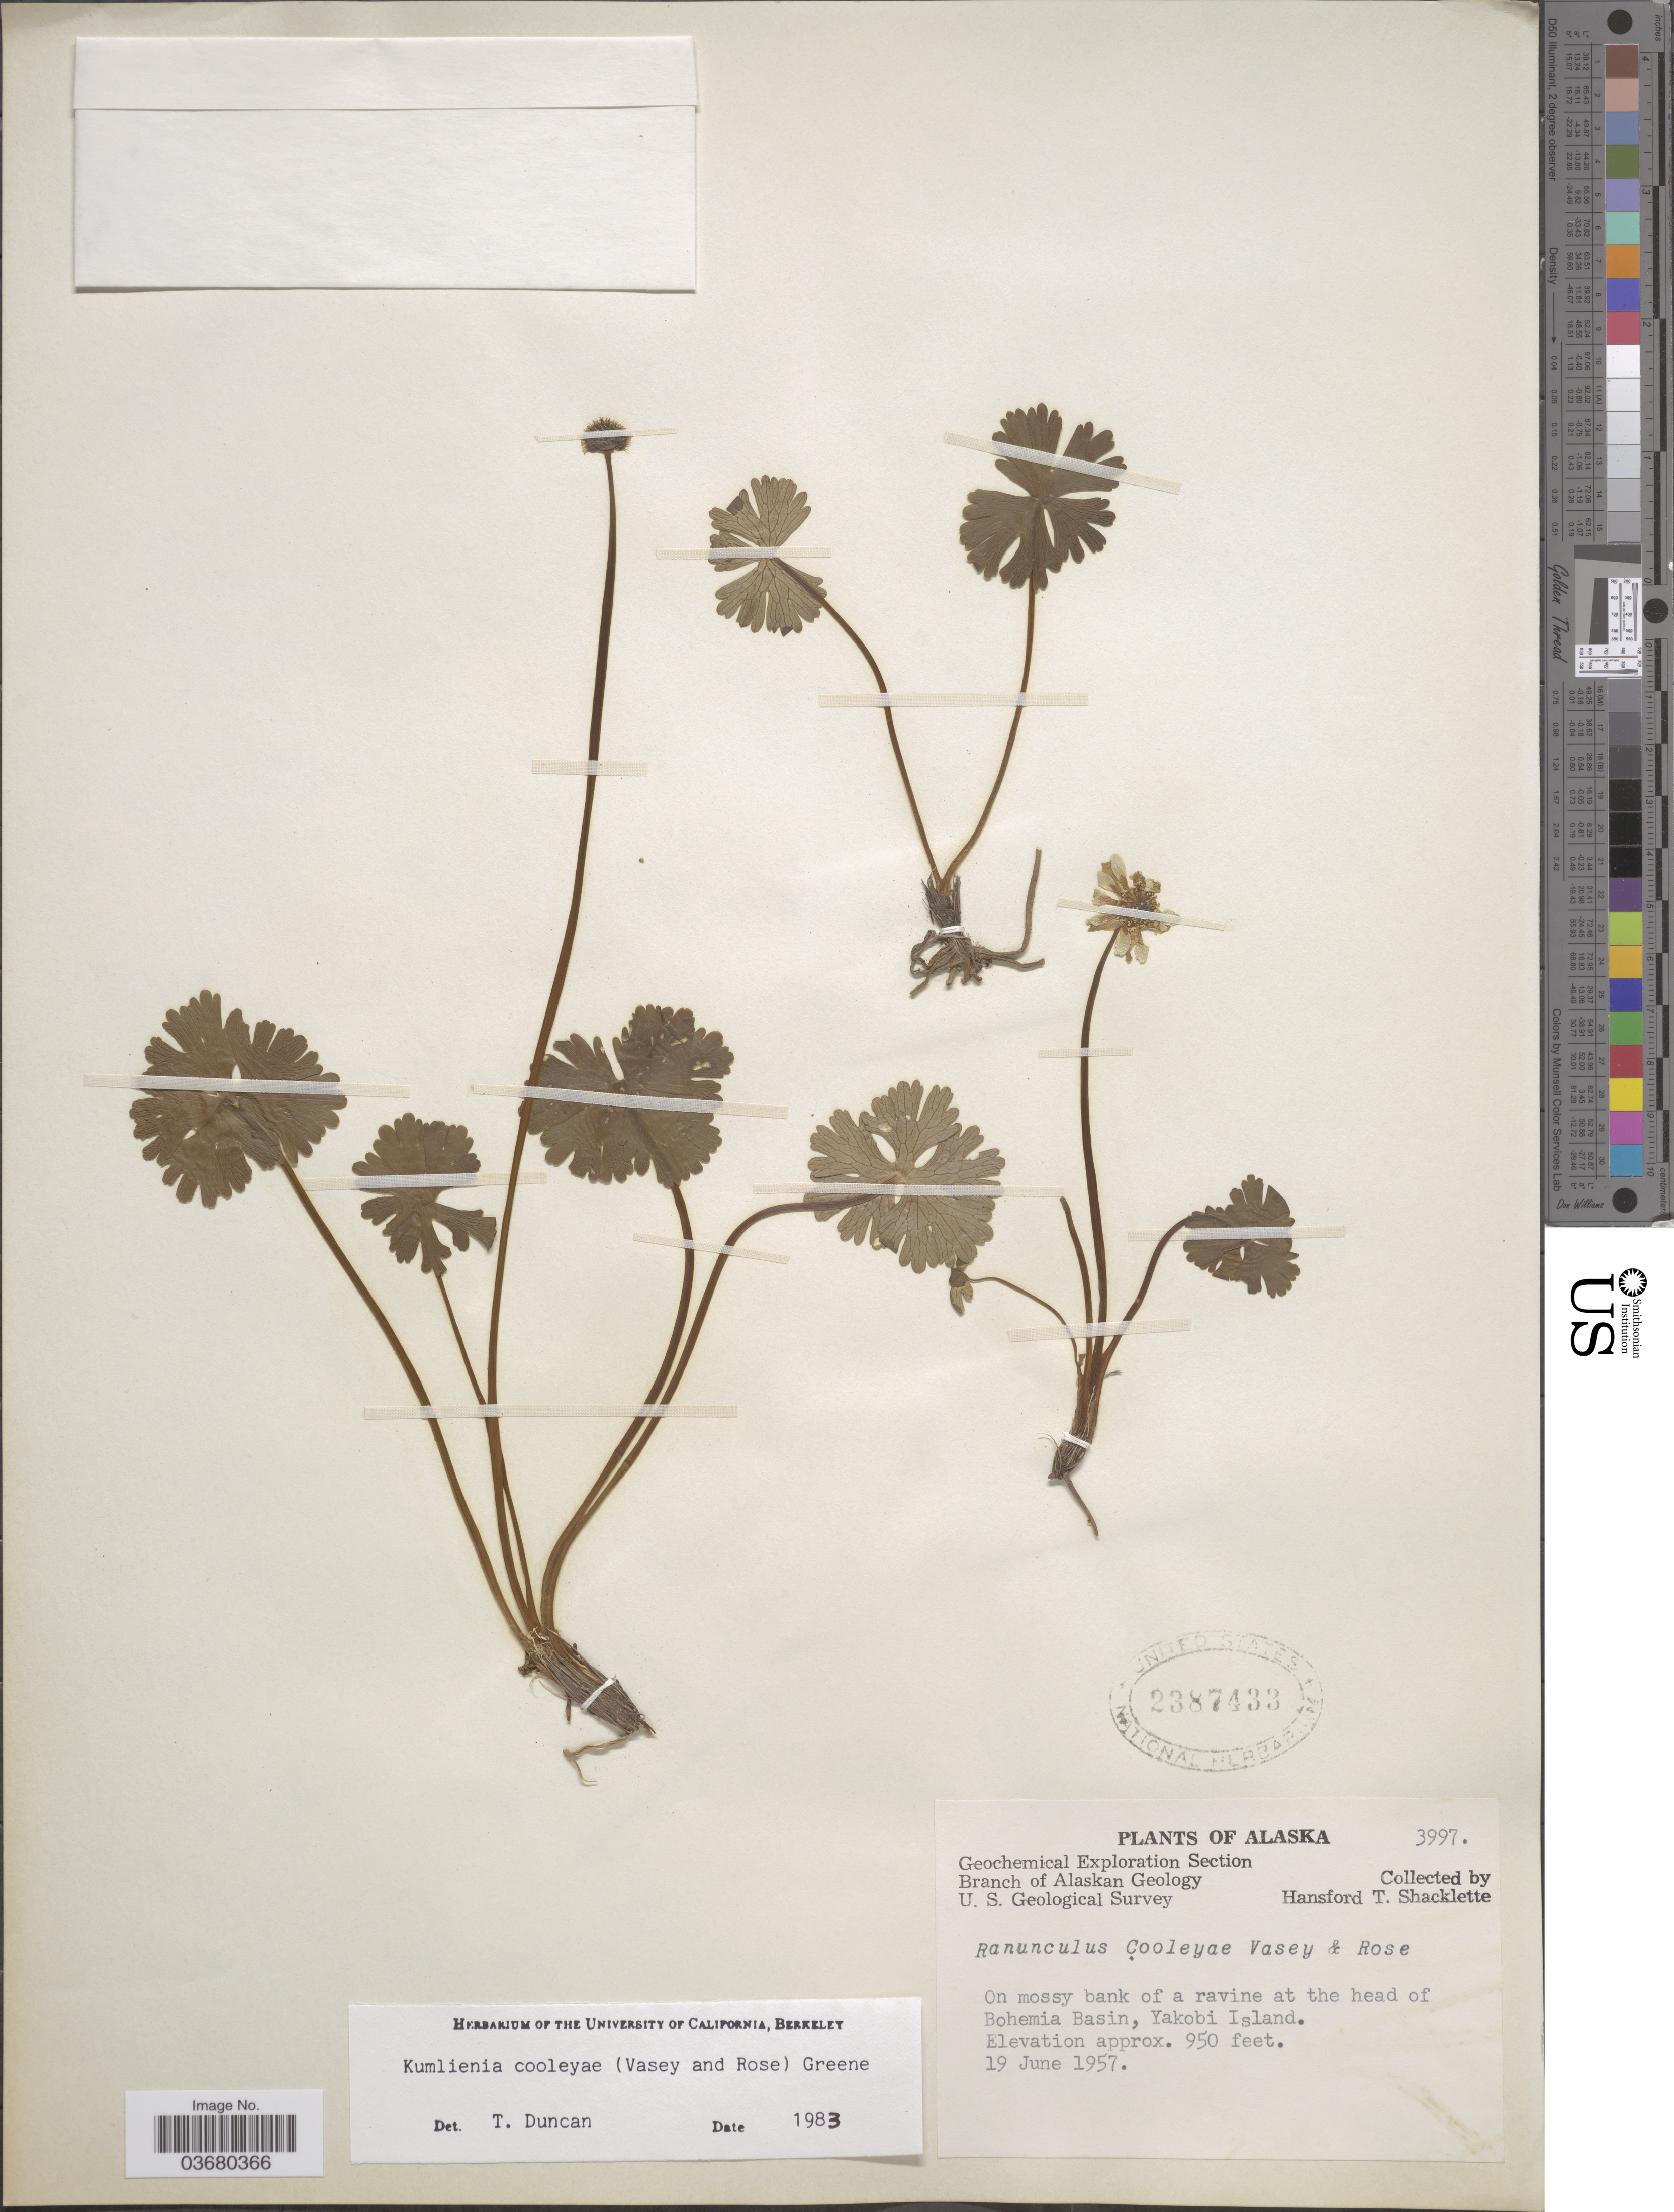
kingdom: Plantae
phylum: Tracheophyta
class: Magnoliopsida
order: Ranunculales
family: Ranunculaceae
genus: Arcteranthis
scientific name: Arcteranthis cooleyae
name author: (Vasey & Rose) Greene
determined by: Strong, M. T., (US), Smithsonian Institution - National Museum of Natural History (UNITED STATES)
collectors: H. Shacklette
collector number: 3997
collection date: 1957-06-19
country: United States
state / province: Alaska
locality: On mossy bank of a ravine at the head of Bohemia Basin, Yakobi Island.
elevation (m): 290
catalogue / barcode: US 2387433